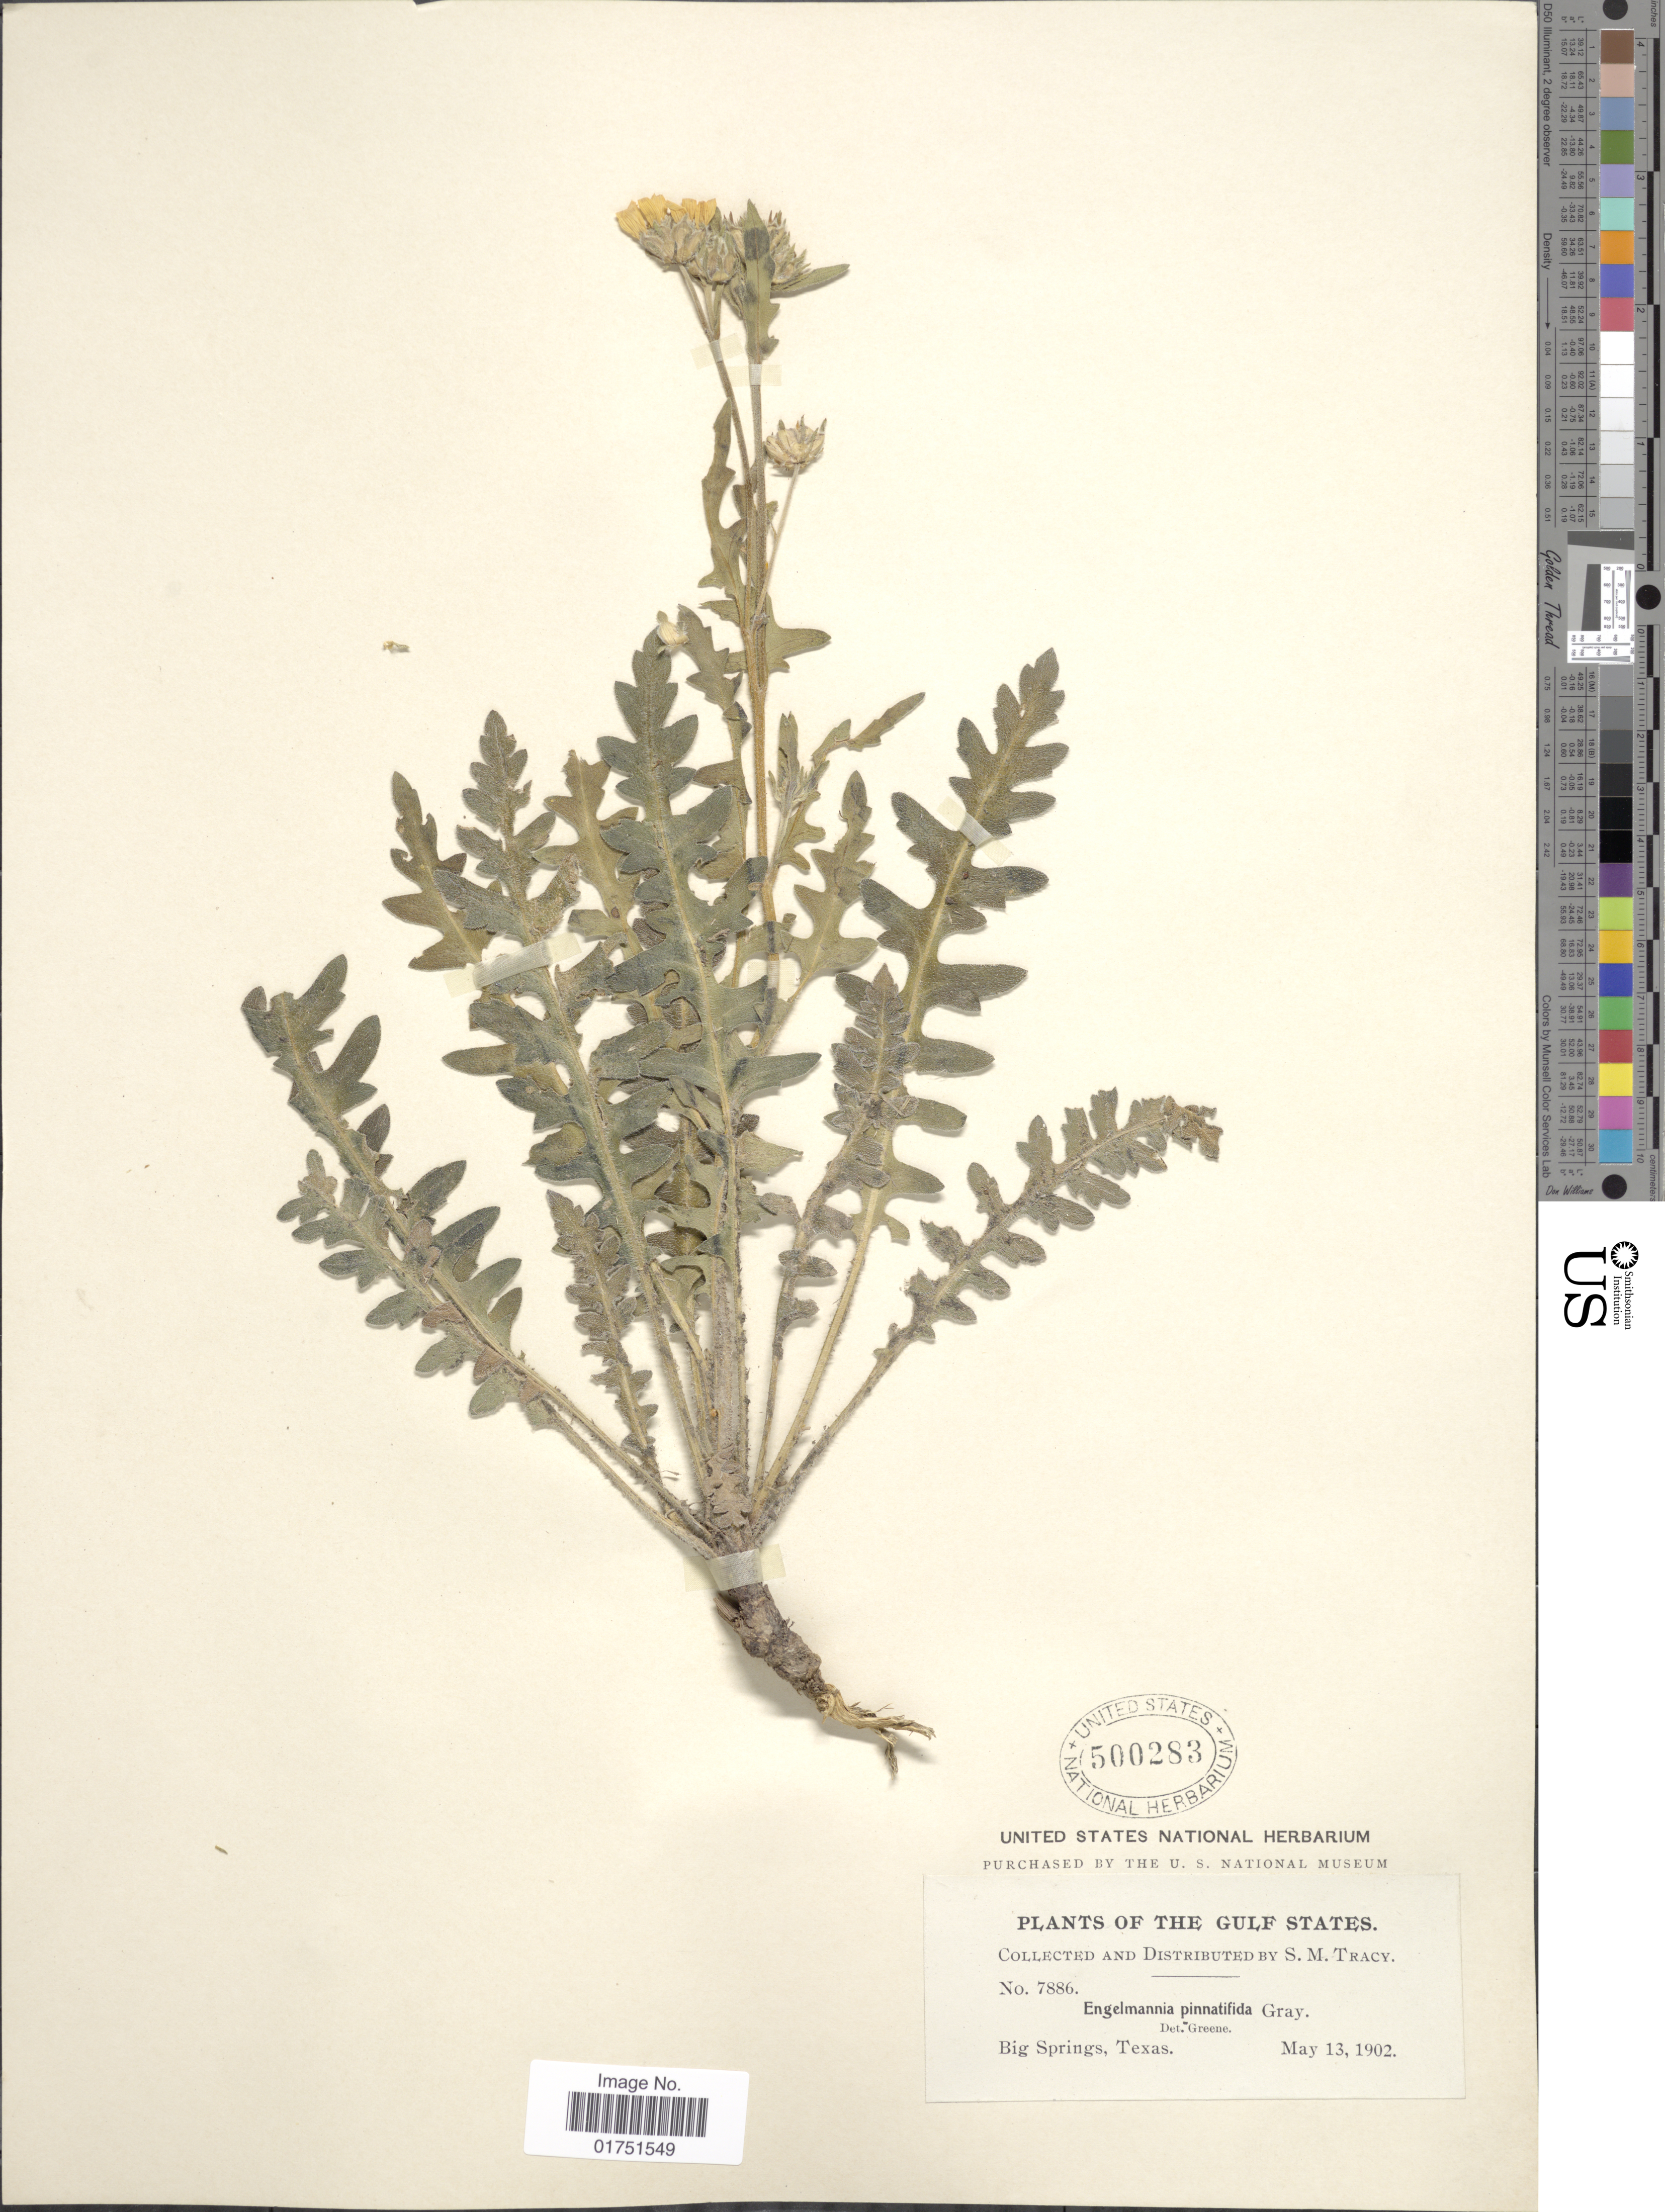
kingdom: Plantae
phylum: Tracheophyta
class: Magnoliopsida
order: Asterales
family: Asteraceae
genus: Engelmannia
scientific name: Engelmannia pinnatifida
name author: Torr. & A. Gray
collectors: S. M. Tracy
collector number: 7886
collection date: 1902-05-13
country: United States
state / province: Texas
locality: Gulf States. Big Springs, Texas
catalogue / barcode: US 500283